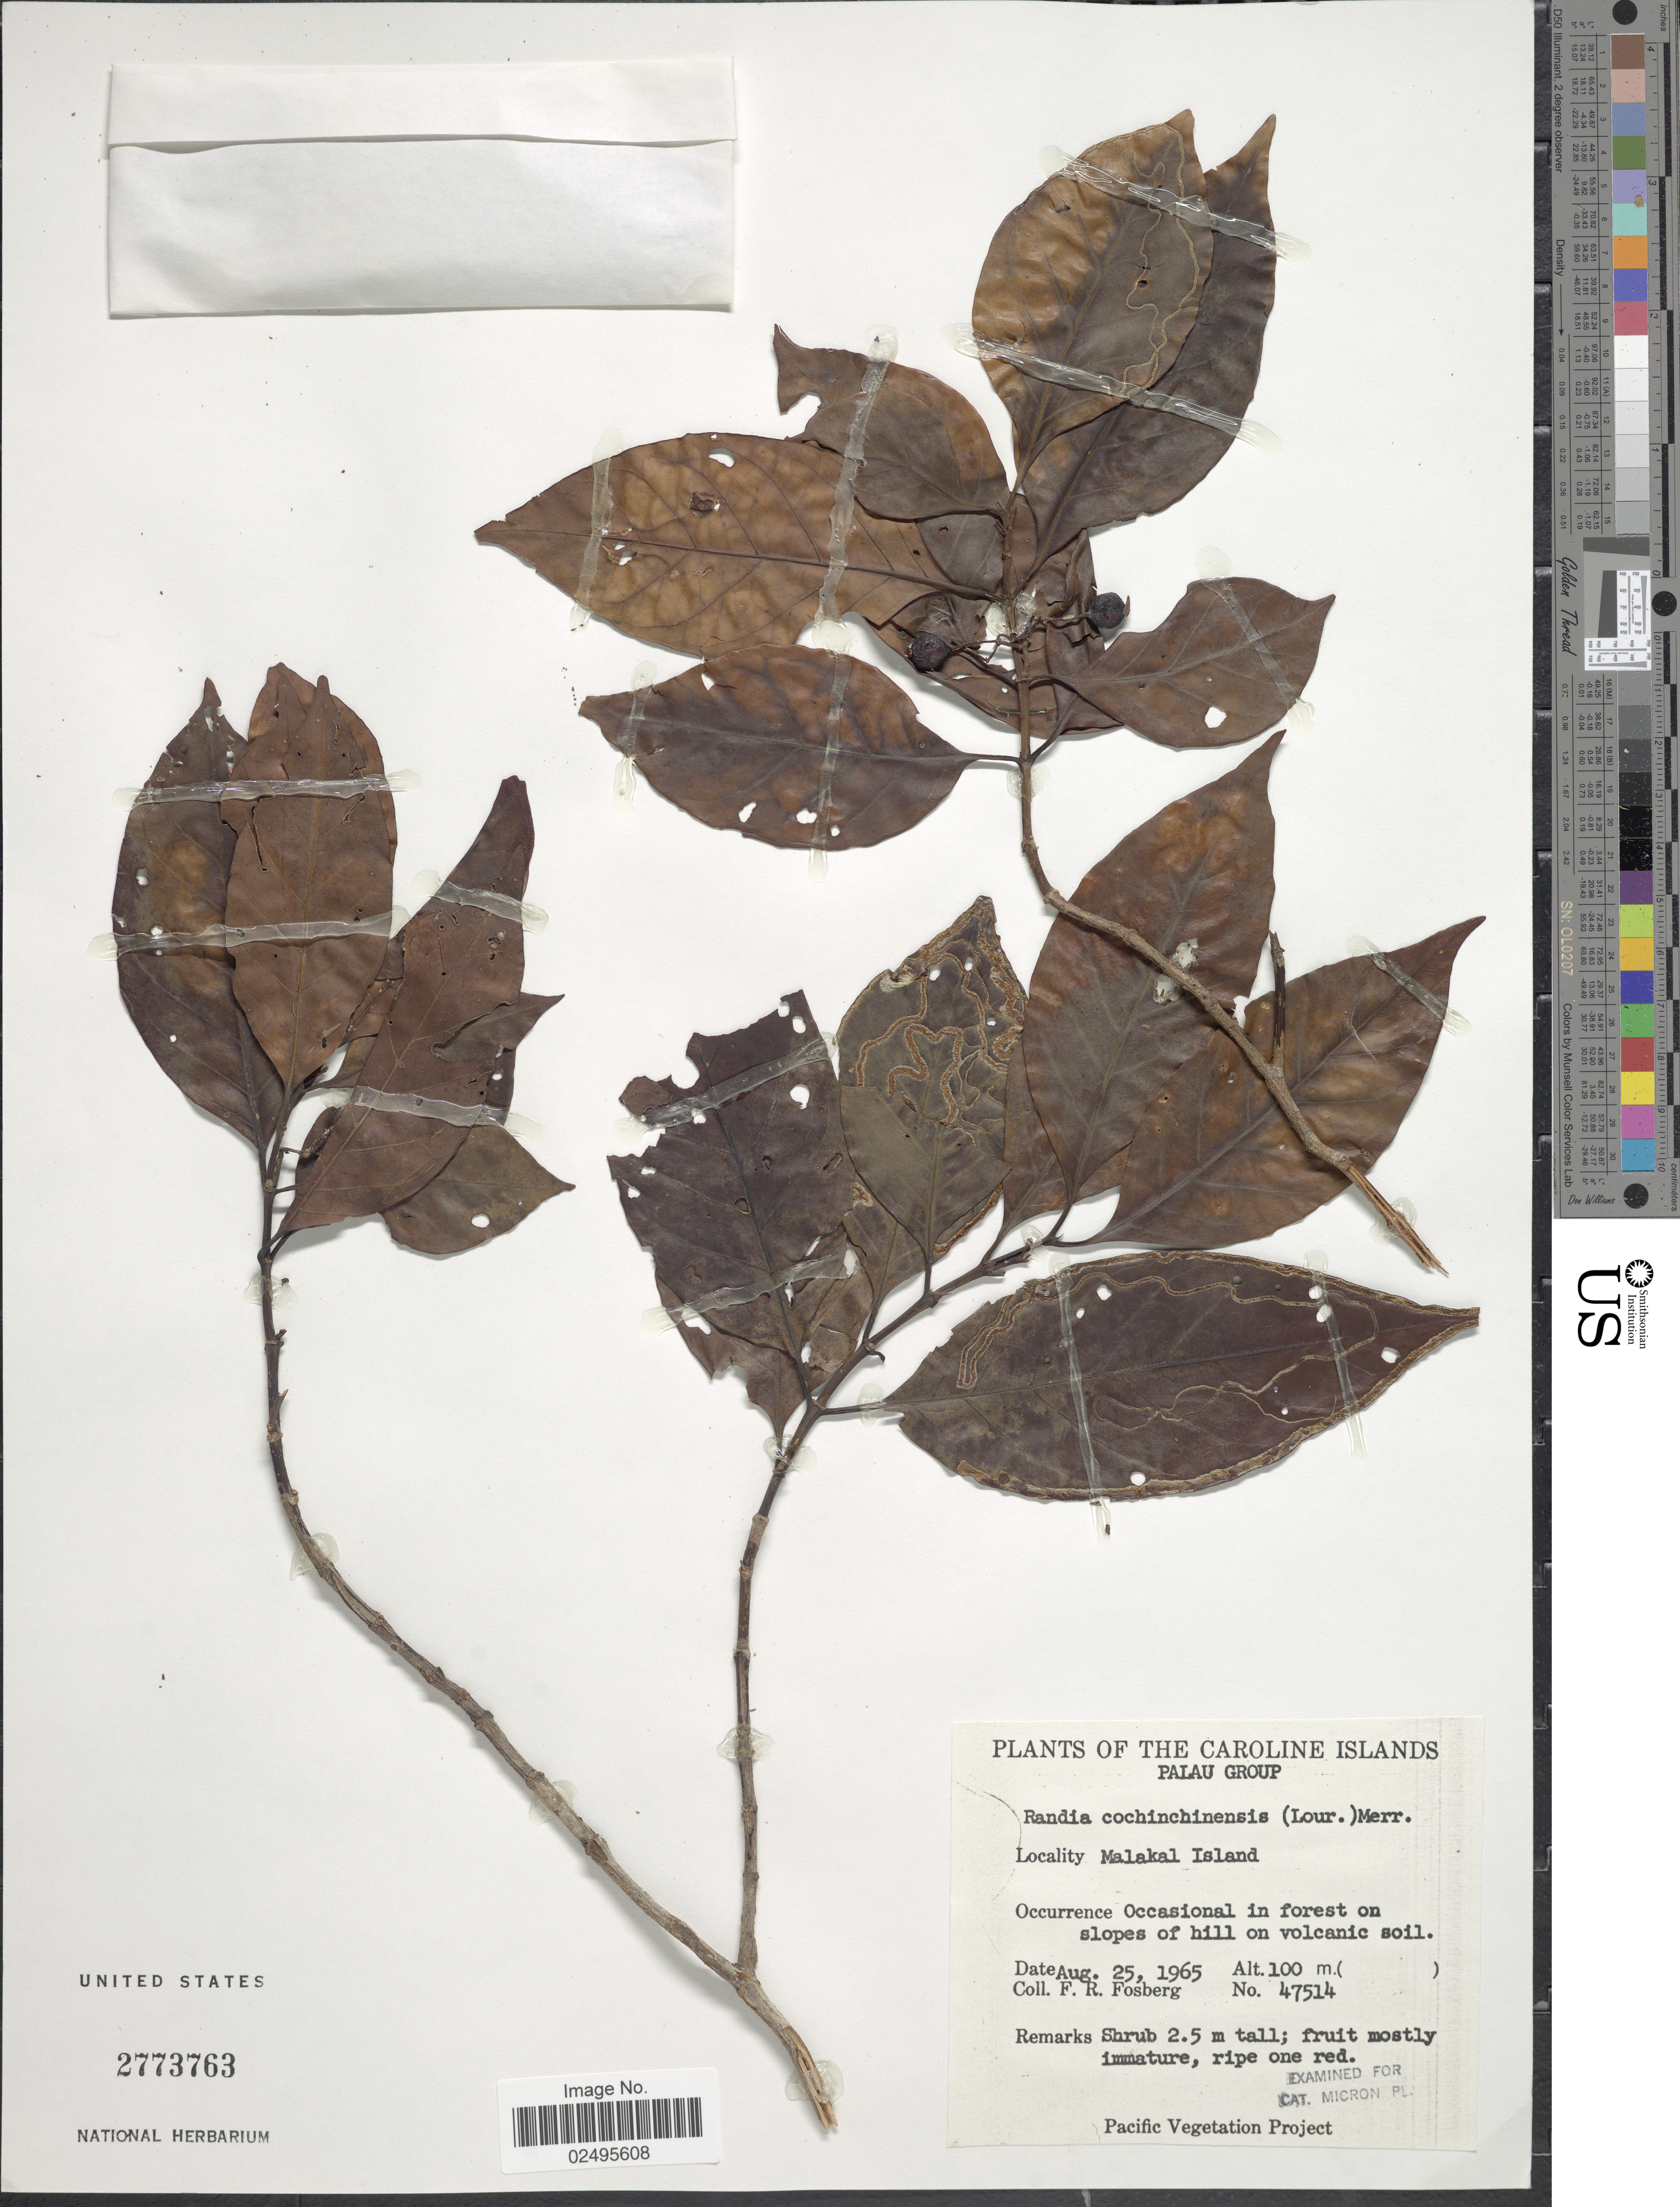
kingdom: Plantae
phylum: Tracheophyta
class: Magnoliopsida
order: Gentianales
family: Rubiaceae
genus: Aidia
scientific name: Aidia graeffei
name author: (Reinecke) Tirveng.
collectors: F. R. Fosberg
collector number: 47514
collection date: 1965-08-25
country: Palau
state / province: Koror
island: Ngemelachel [Malakal]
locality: The Caroline Islands. Palau Group, Malakal Island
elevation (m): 100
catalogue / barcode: US 2773763